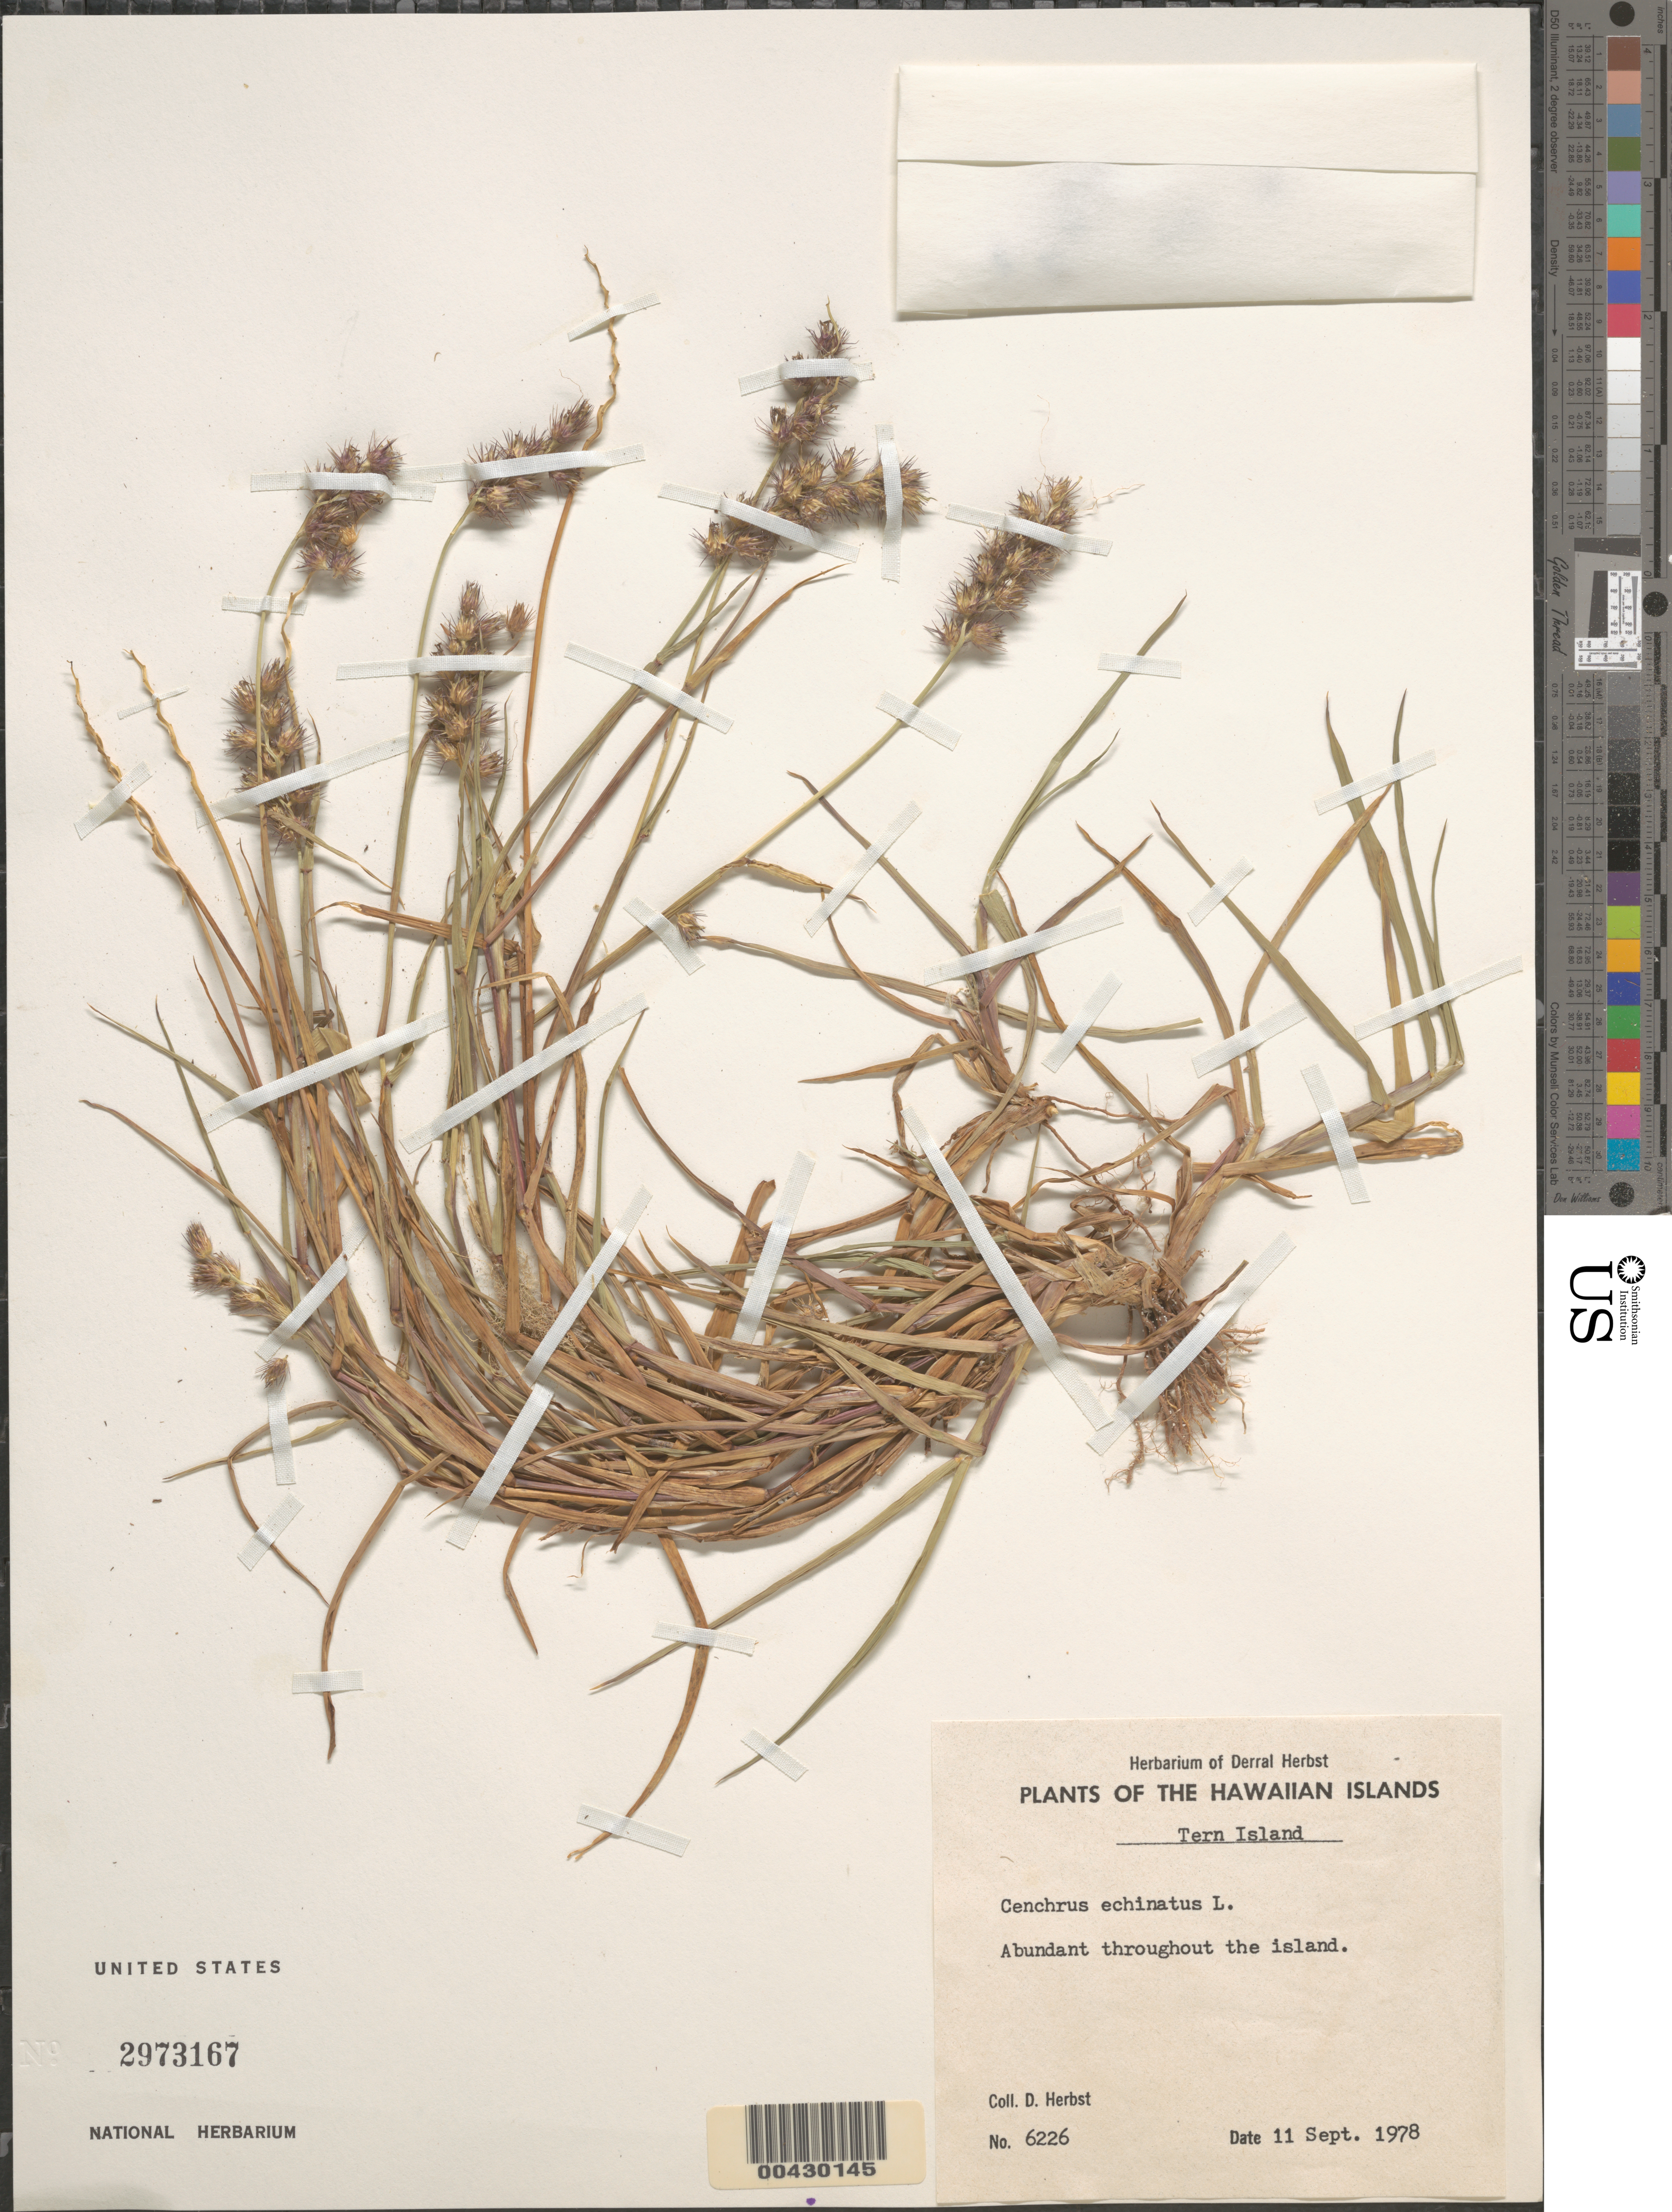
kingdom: Plantae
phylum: Tracheophyta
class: Liliopsida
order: Poales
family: Poaceae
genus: Cenchrus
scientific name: Cenchrus echinatus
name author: L.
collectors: D. R. Herbst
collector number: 6226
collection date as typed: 11 Sep 1978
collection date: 1978-09-11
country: United States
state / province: Hawaii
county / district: Honolulu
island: Oahu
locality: Tern Island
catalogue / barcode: US 2973167